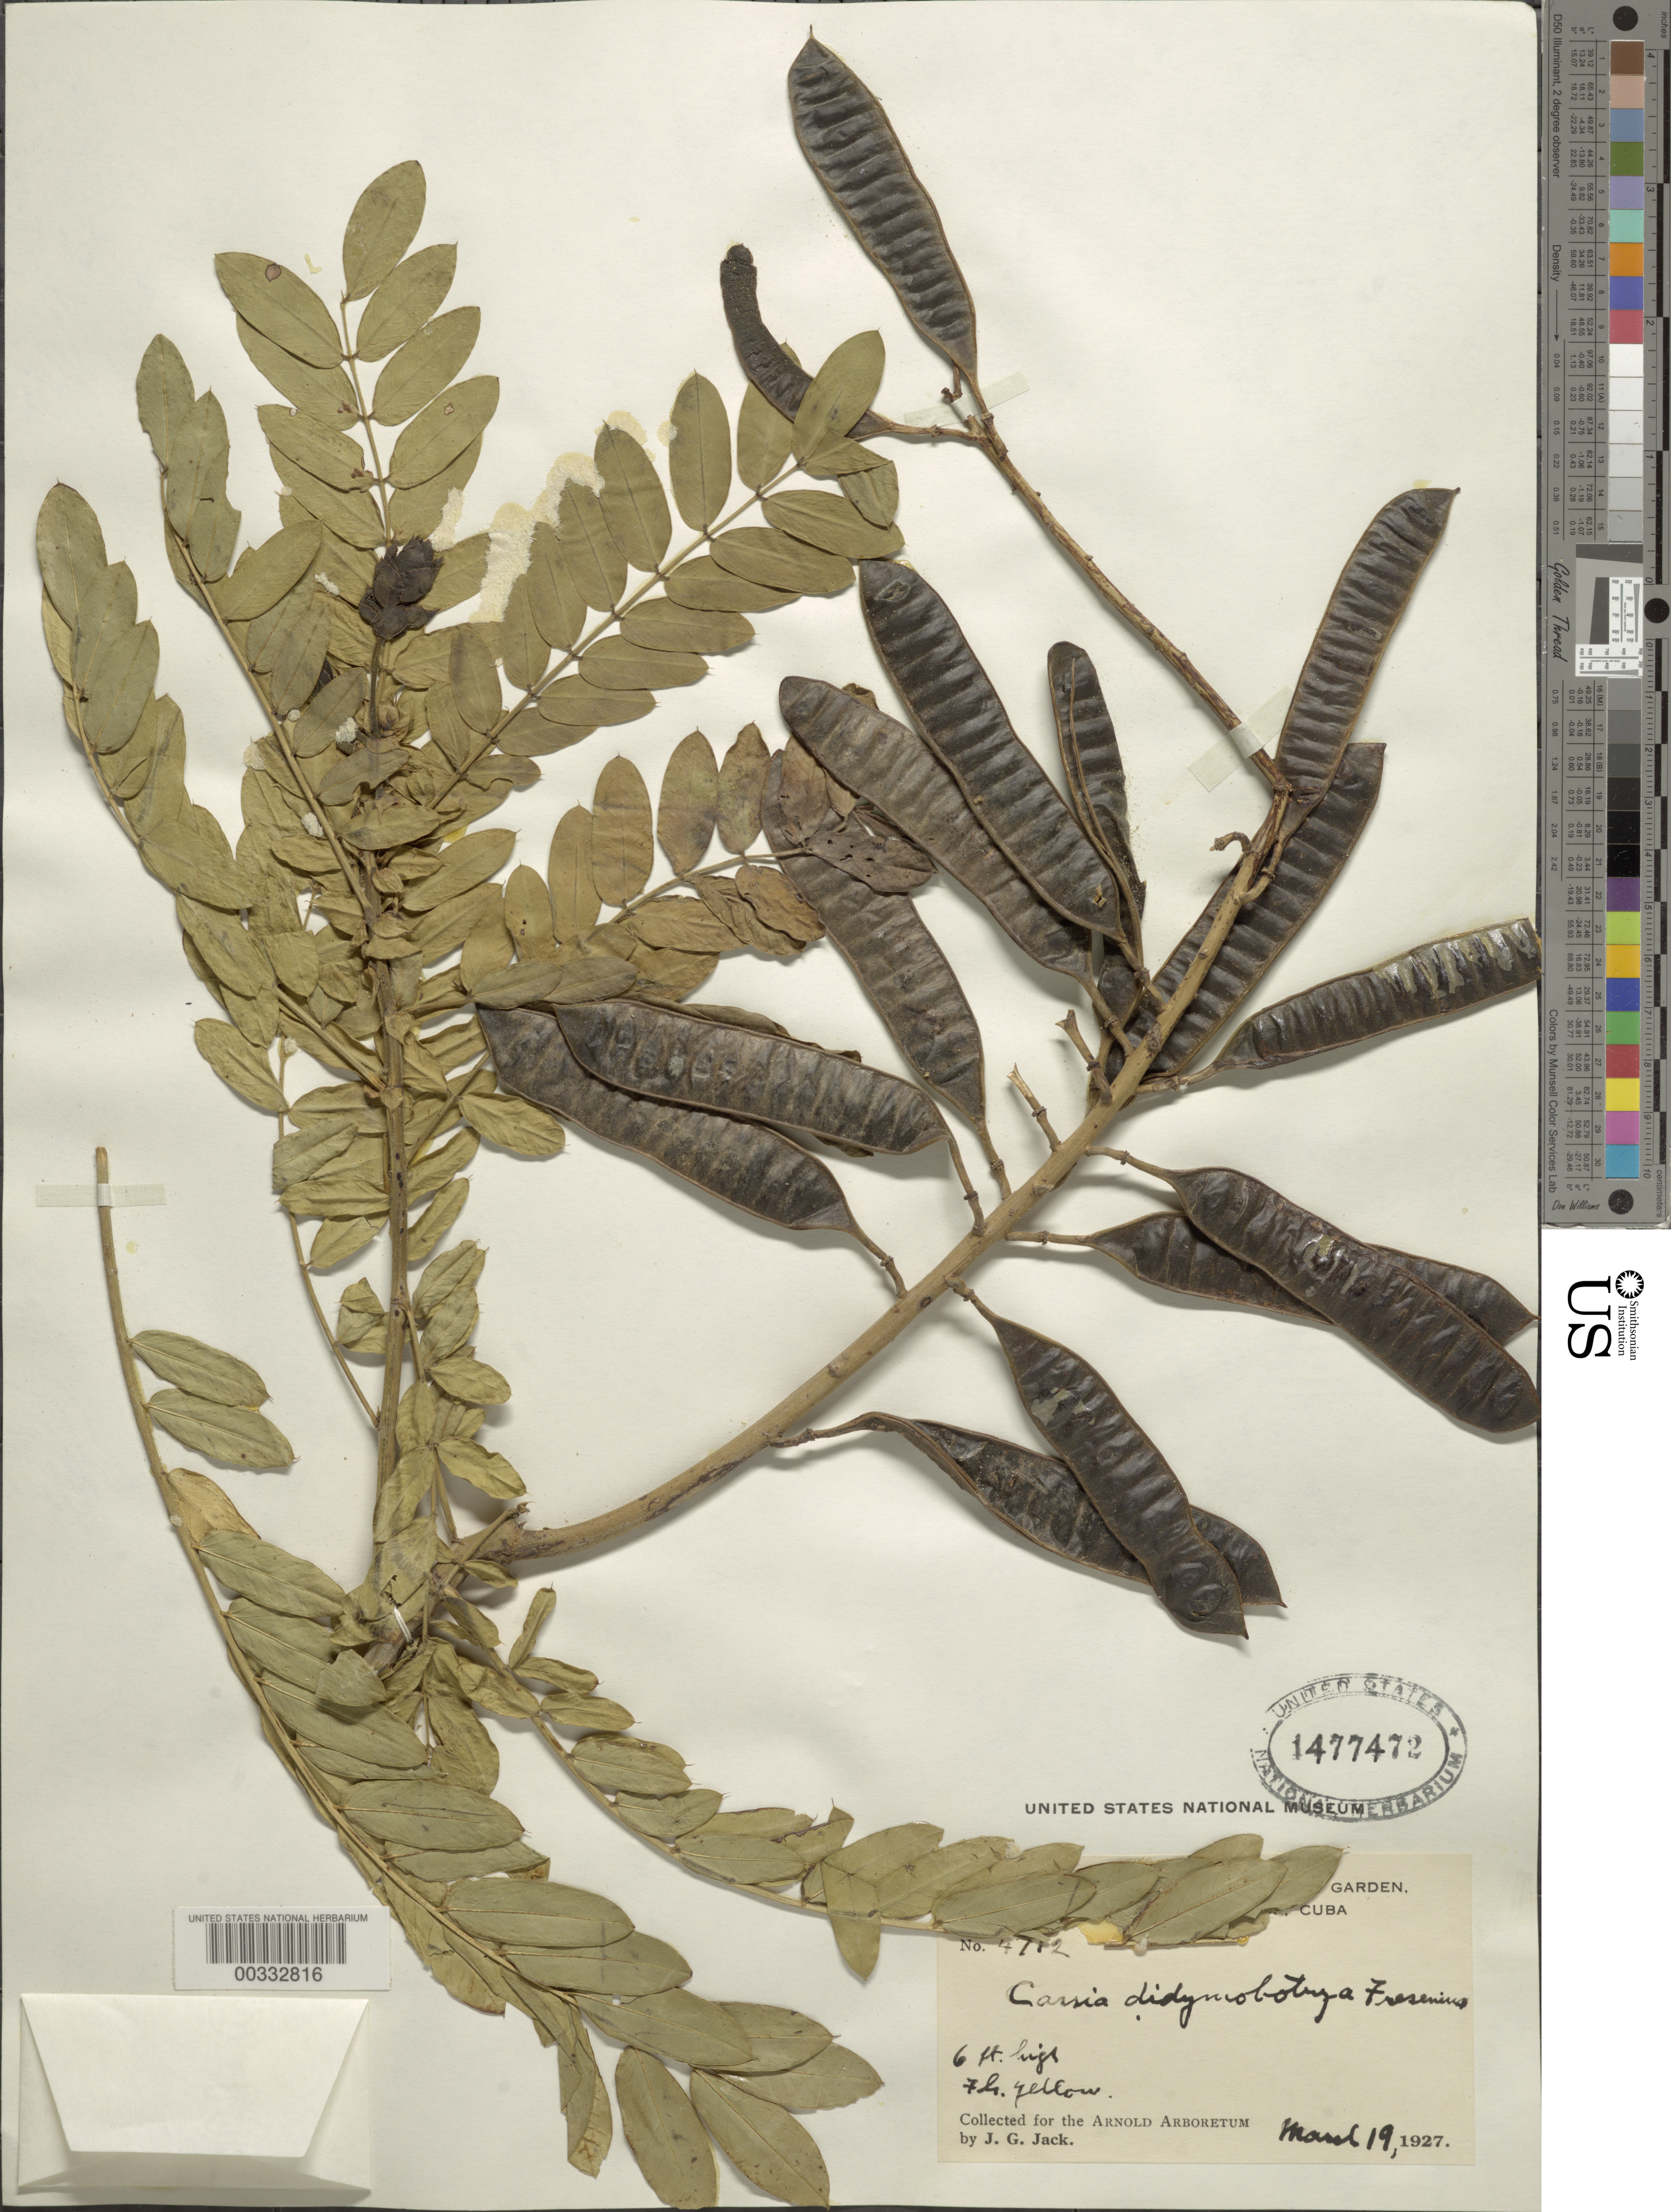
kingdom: Plantae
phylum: Tracheophyta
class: Magnoliopsida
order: Fabales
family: Fabaceae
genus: Senna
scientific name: Senna didymobotrya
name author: (Fresen.) H.S. Irwin & Barneby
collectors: J. G. Jack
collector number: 4712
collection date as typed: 19 Mar 1927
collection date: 1927-03-19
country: Cuba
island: Greater Antilles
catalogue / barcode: US 1477472